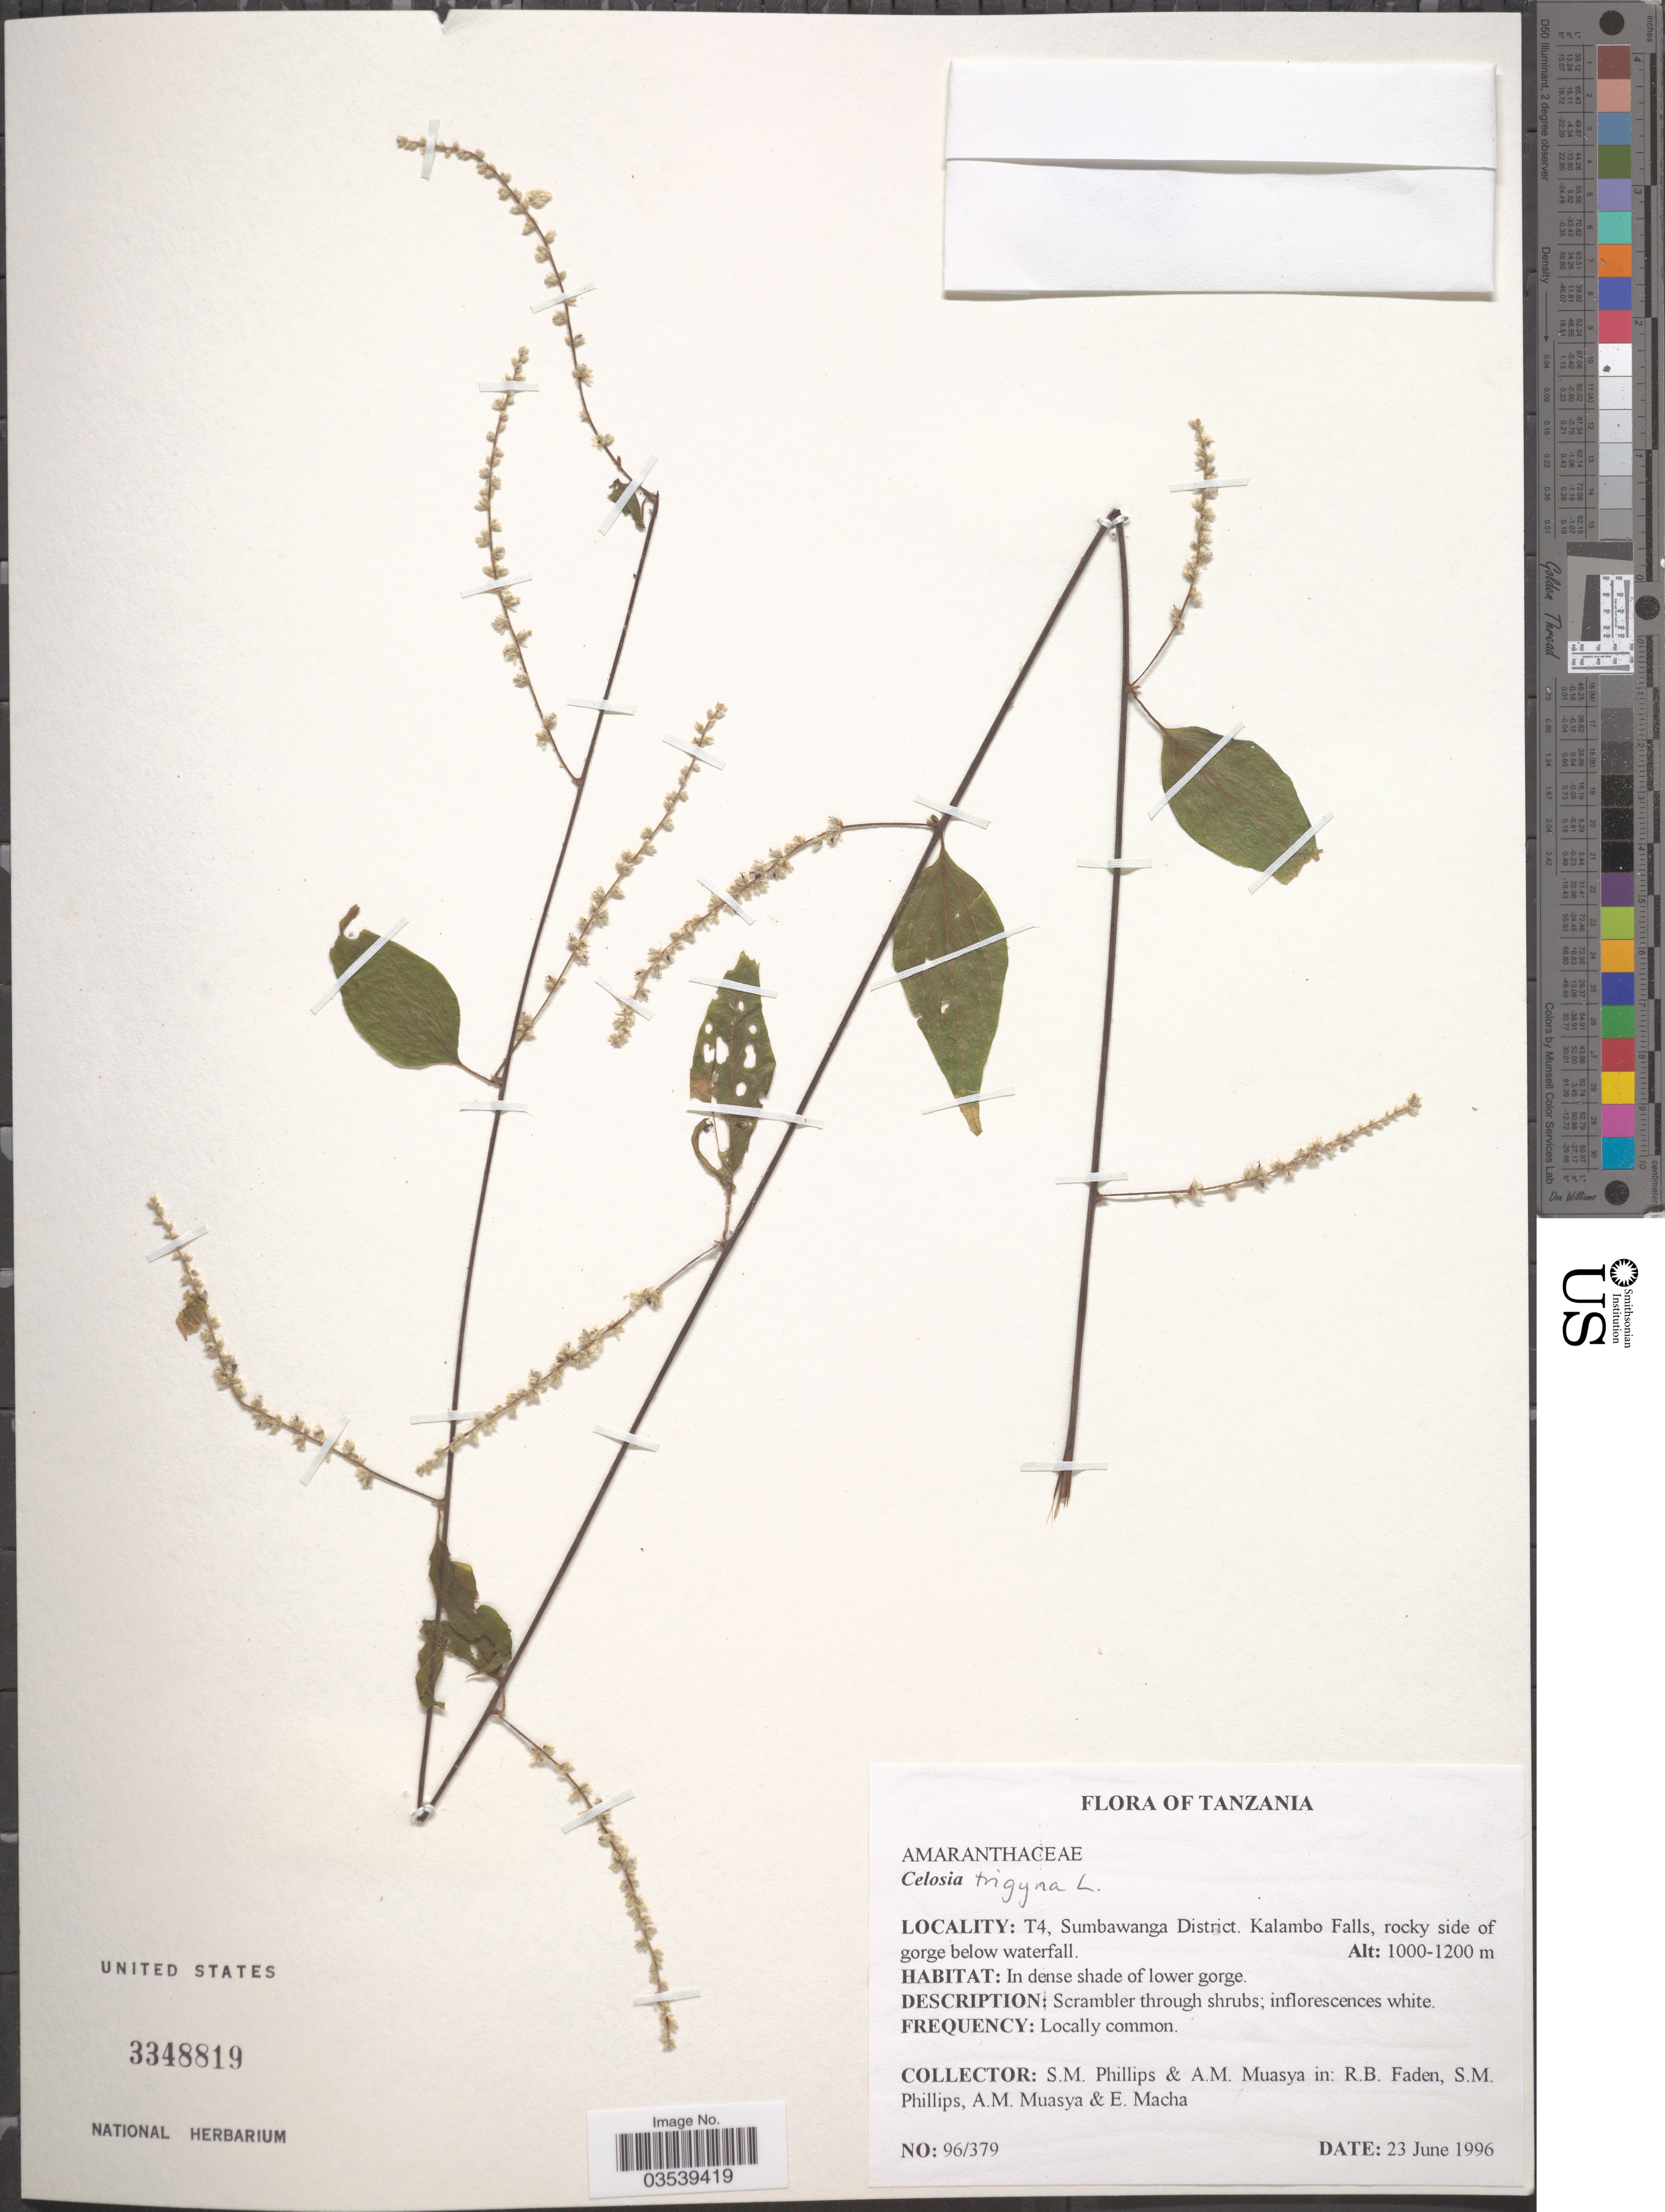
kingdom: Plantae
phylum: Tracheophyta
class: Magnoliopsida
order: Caryophyllales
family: Amaranthaceae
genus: Celosia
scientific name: Celosia trigyna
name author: L.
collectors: S. M. Phillips & A. Muasya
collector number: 96/379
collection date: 1996-06-23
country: Tanzania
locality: T4, Sumbawanga District. Kalambo Falls, rocky side of gorge below waterfall.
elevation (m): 1000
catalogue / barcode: US 3348819